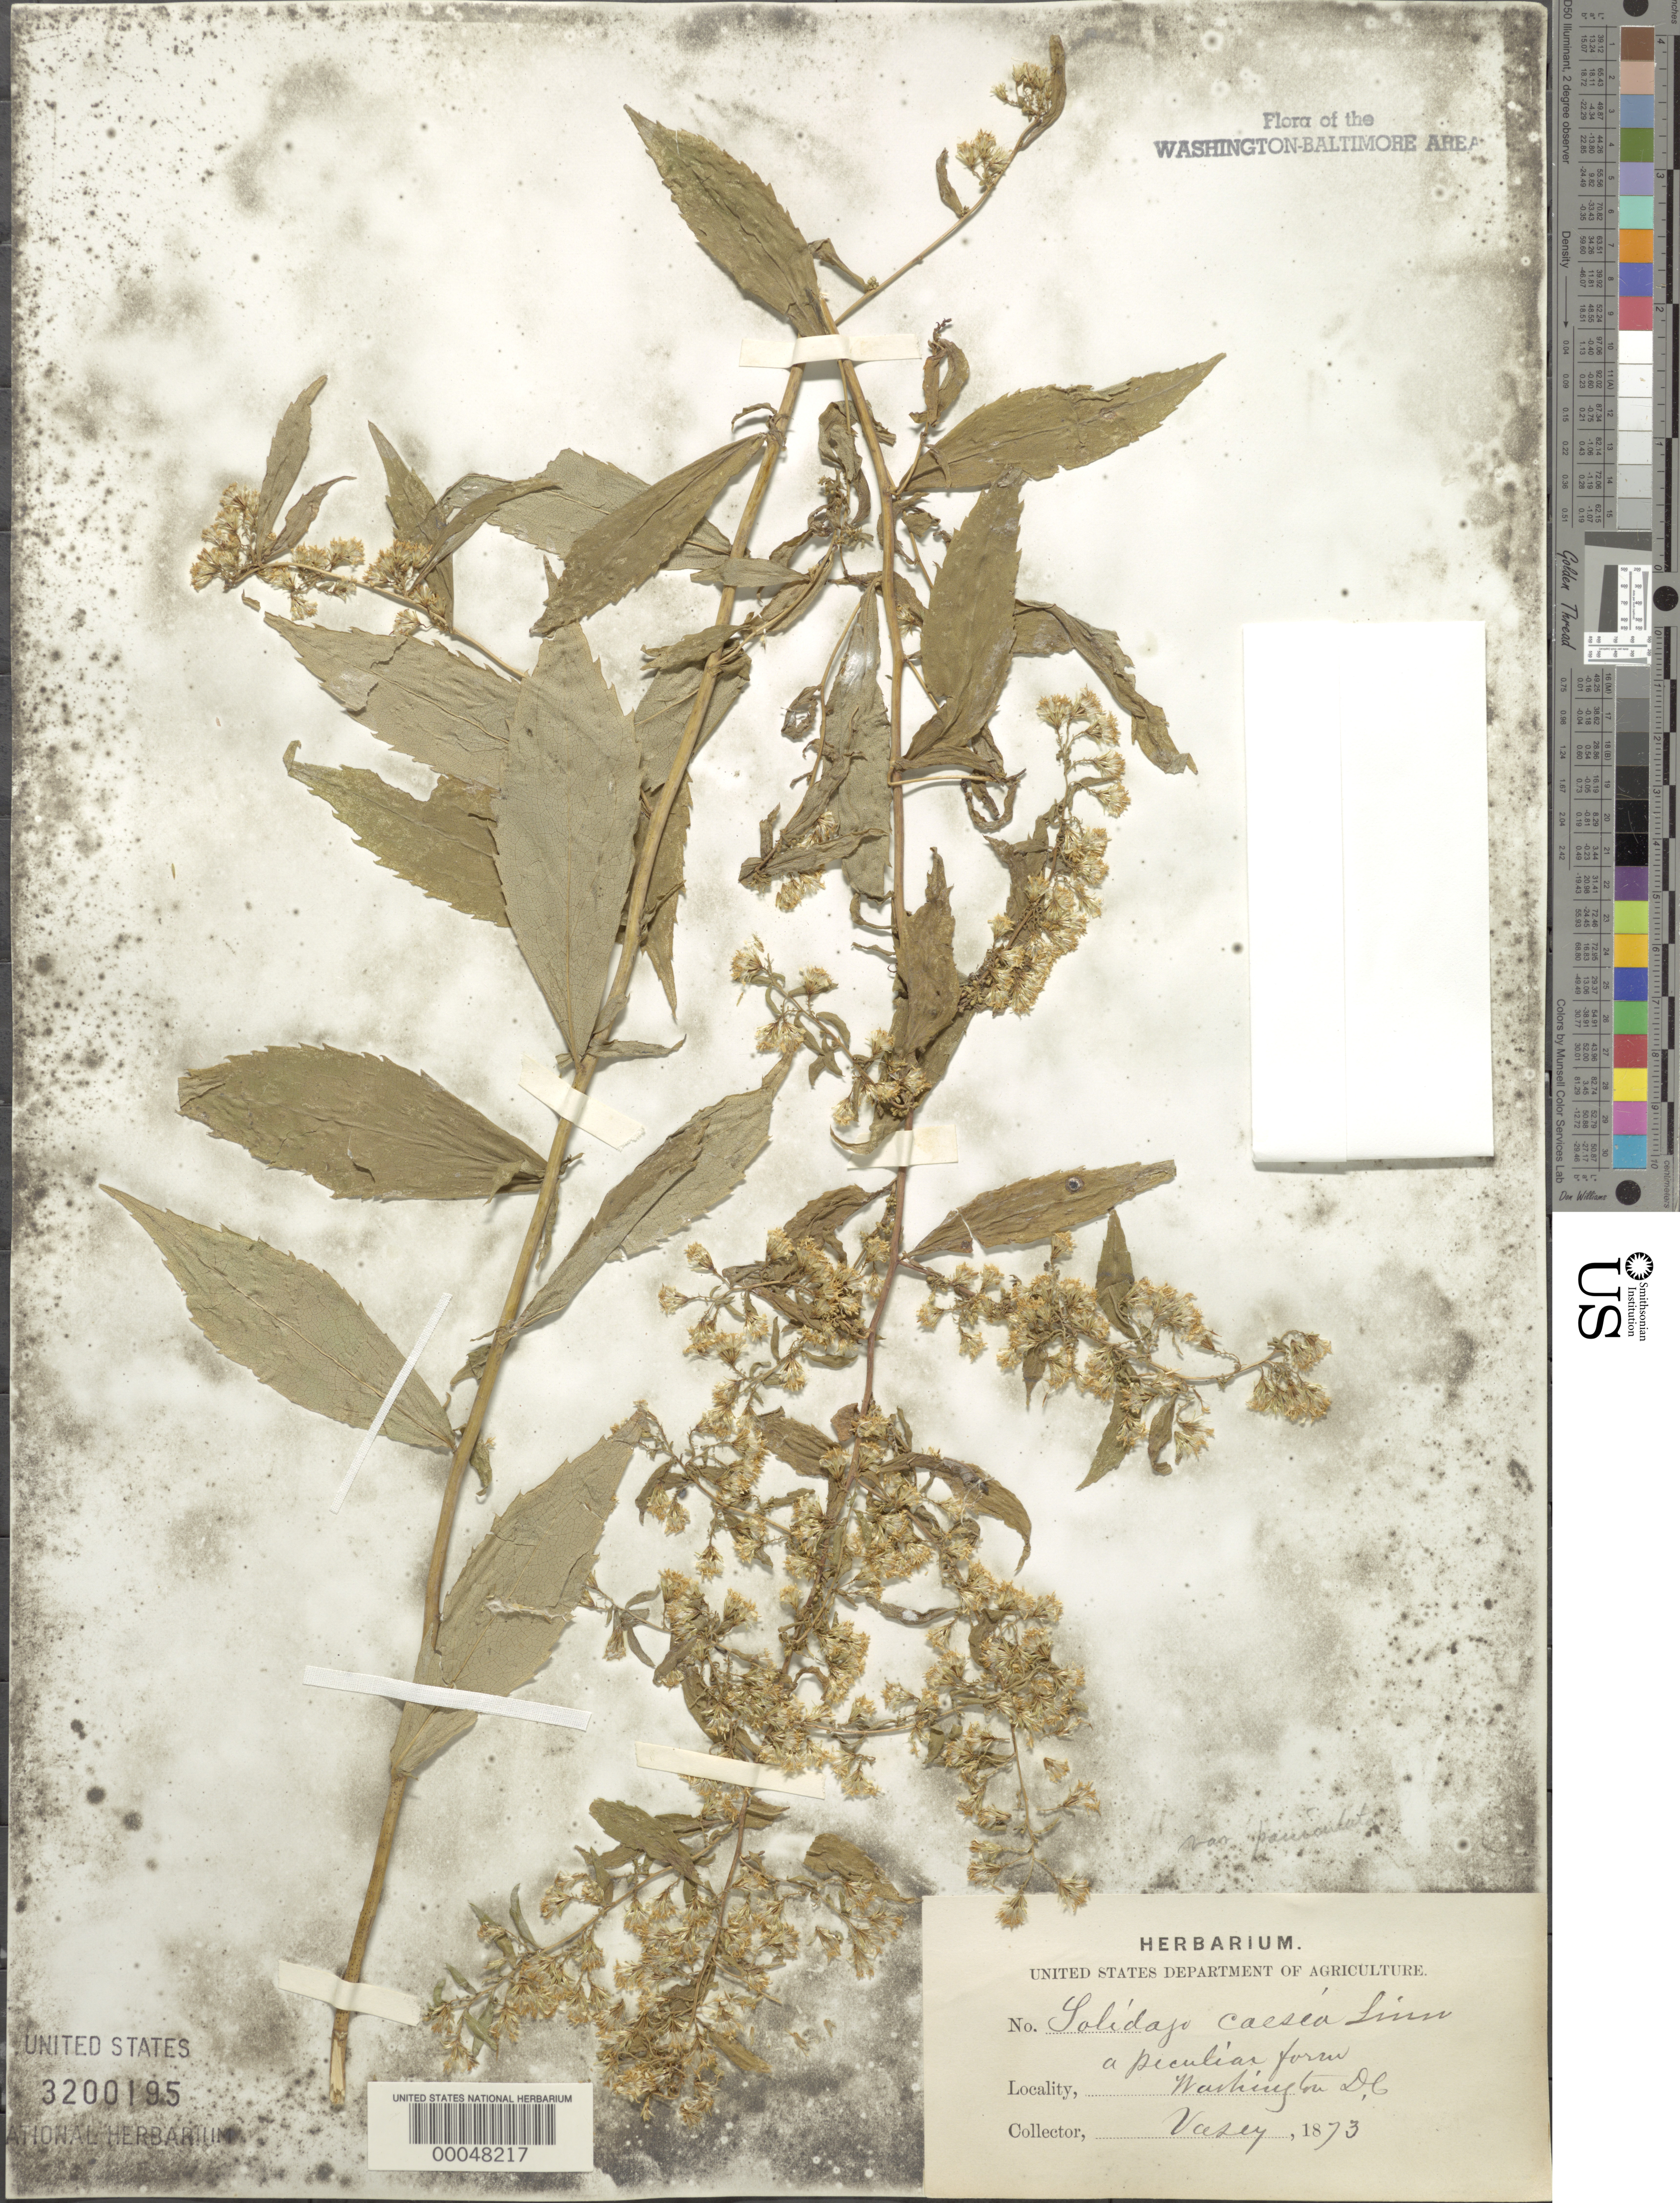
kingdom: Plantae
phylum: Tracheophyta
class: Magnoliopsida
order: Asterales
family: Asteraceae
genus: Solidago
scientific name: Solidago caesia var. pariculata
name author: A. Gray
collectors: G. R. Vasey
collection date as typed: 1873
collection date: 1873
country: United States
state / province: District of Columbia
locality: Washington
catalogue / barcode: US 3200195